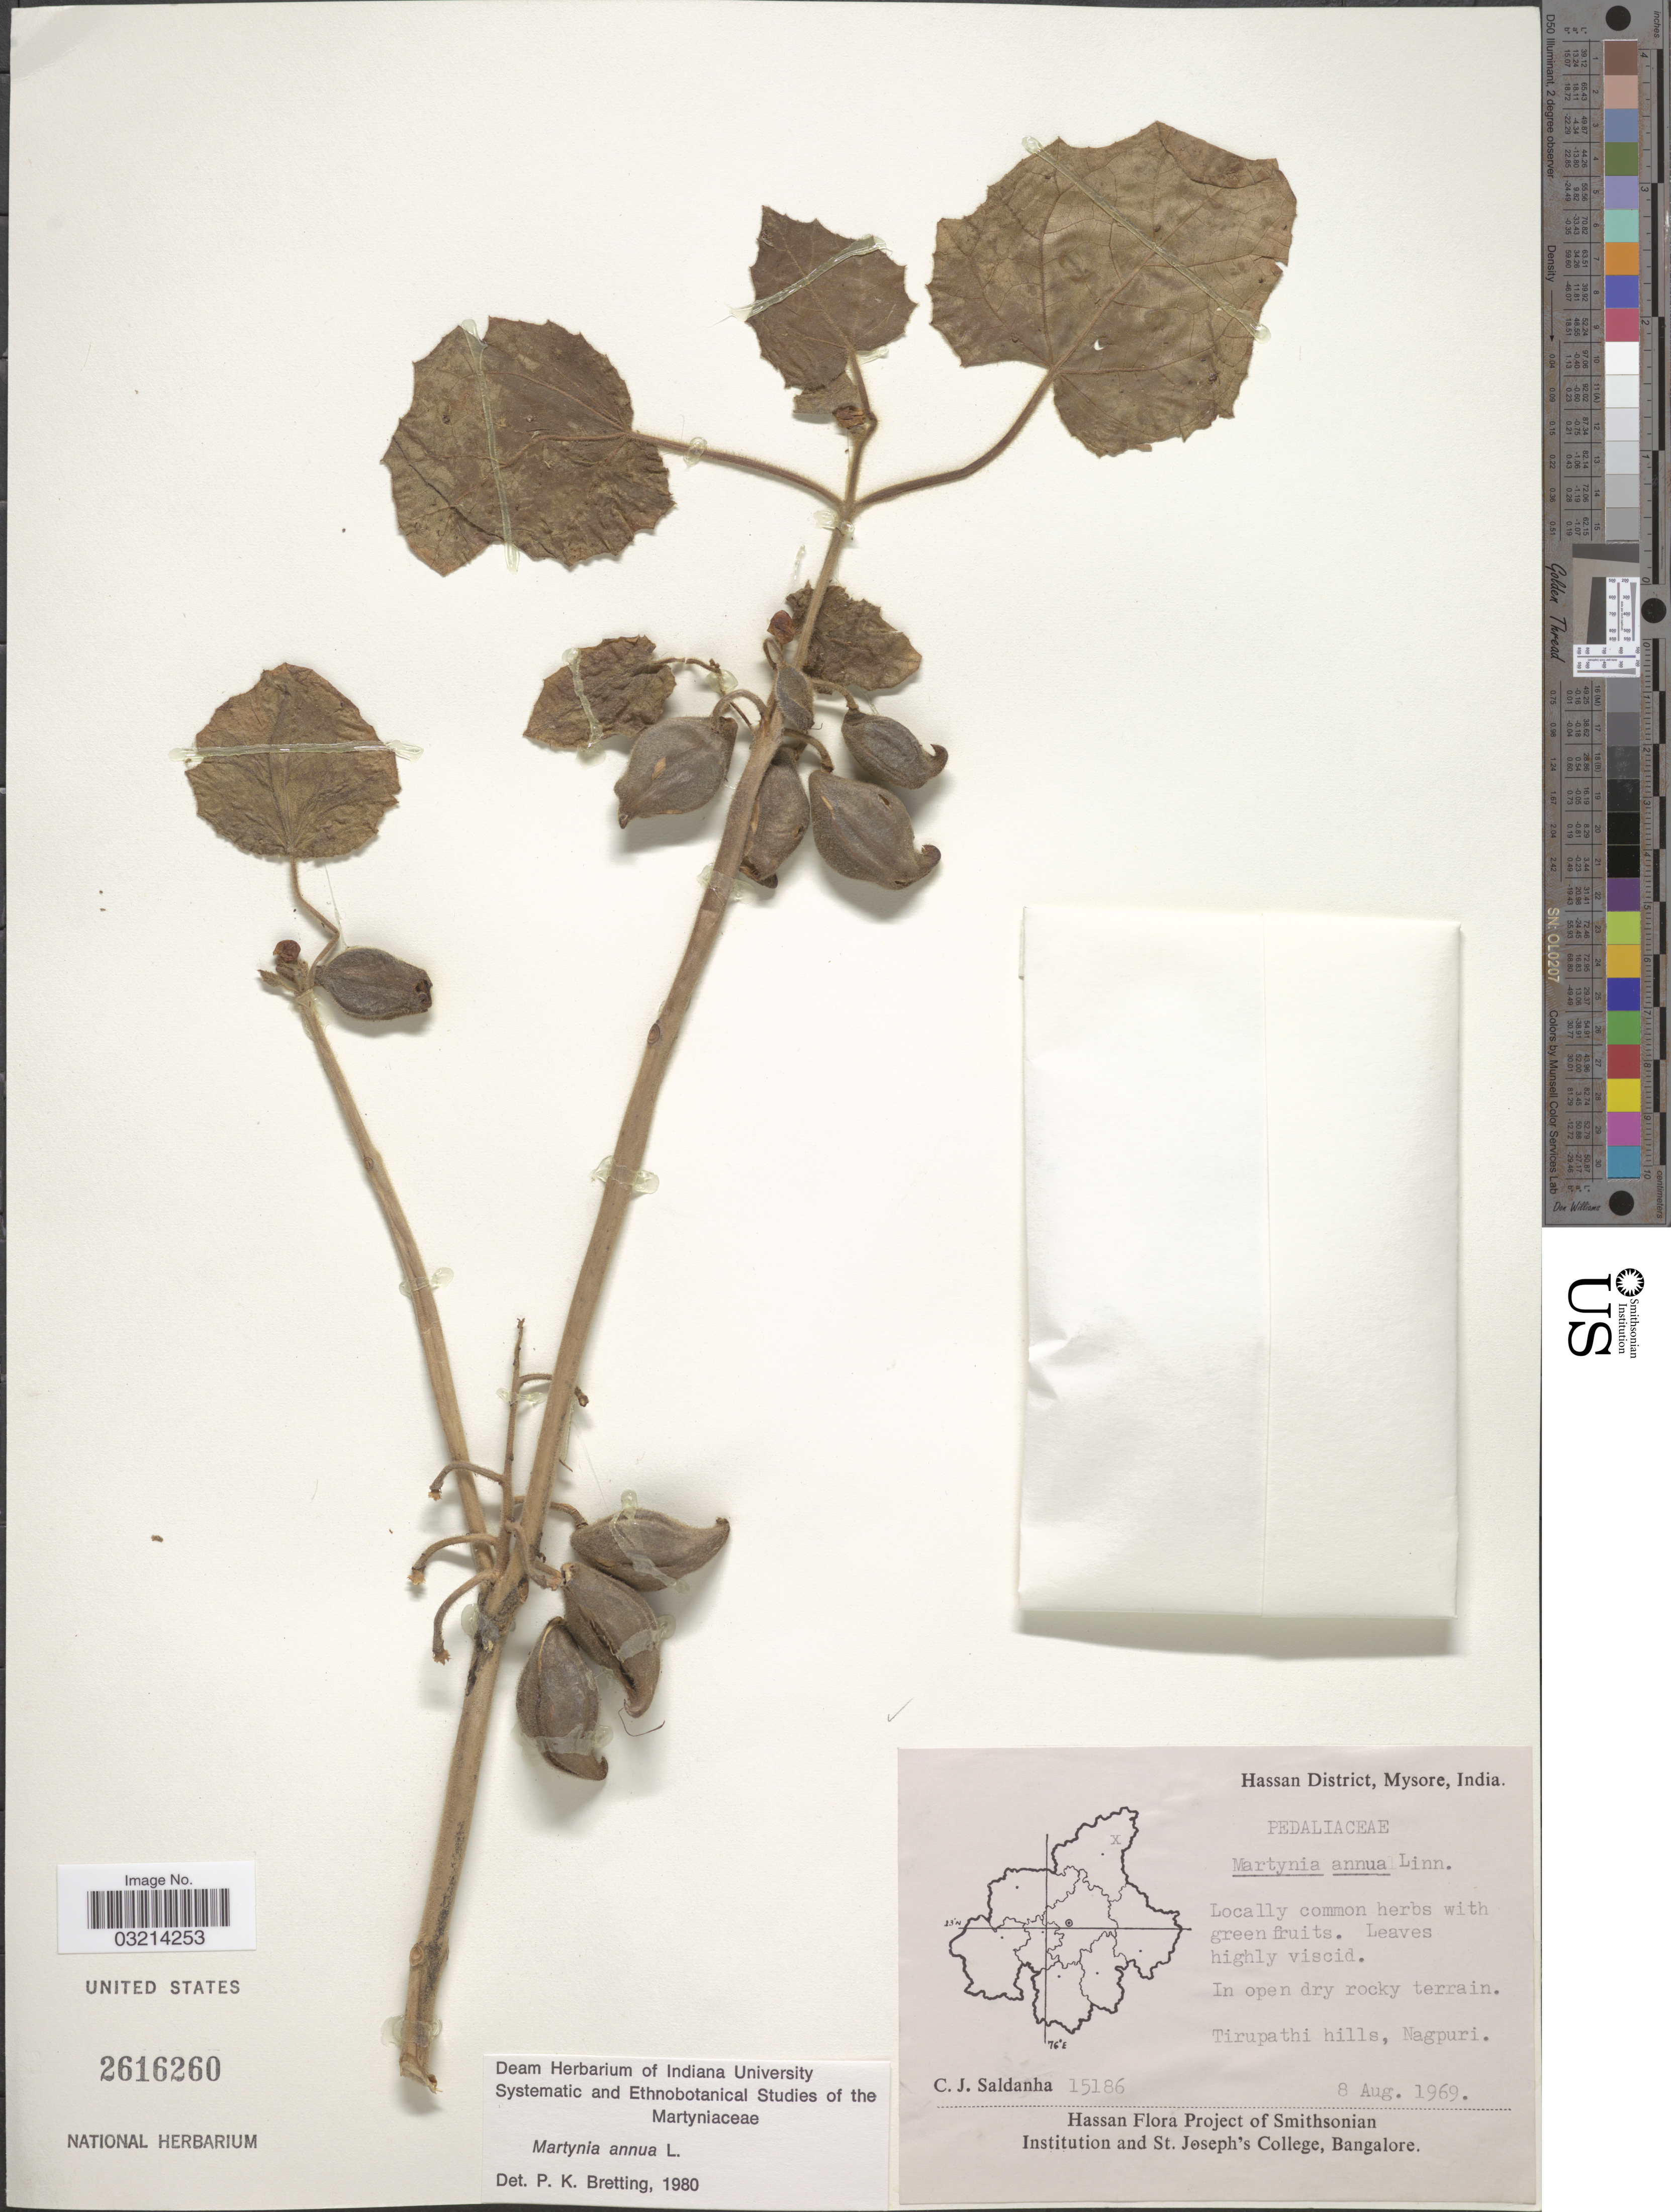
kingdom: Plantae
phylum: Tracheophyta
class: Magnoliopsida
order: Lamiales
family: Martyniaceae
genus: Martynia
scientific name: Martynia annua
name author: L.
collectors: C. J. Saldanha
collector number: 15186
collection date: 1969-08-08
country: India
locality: Hassan District, Mysore. Tirupathi hills, Nagpuri.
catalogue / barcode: US 2616260